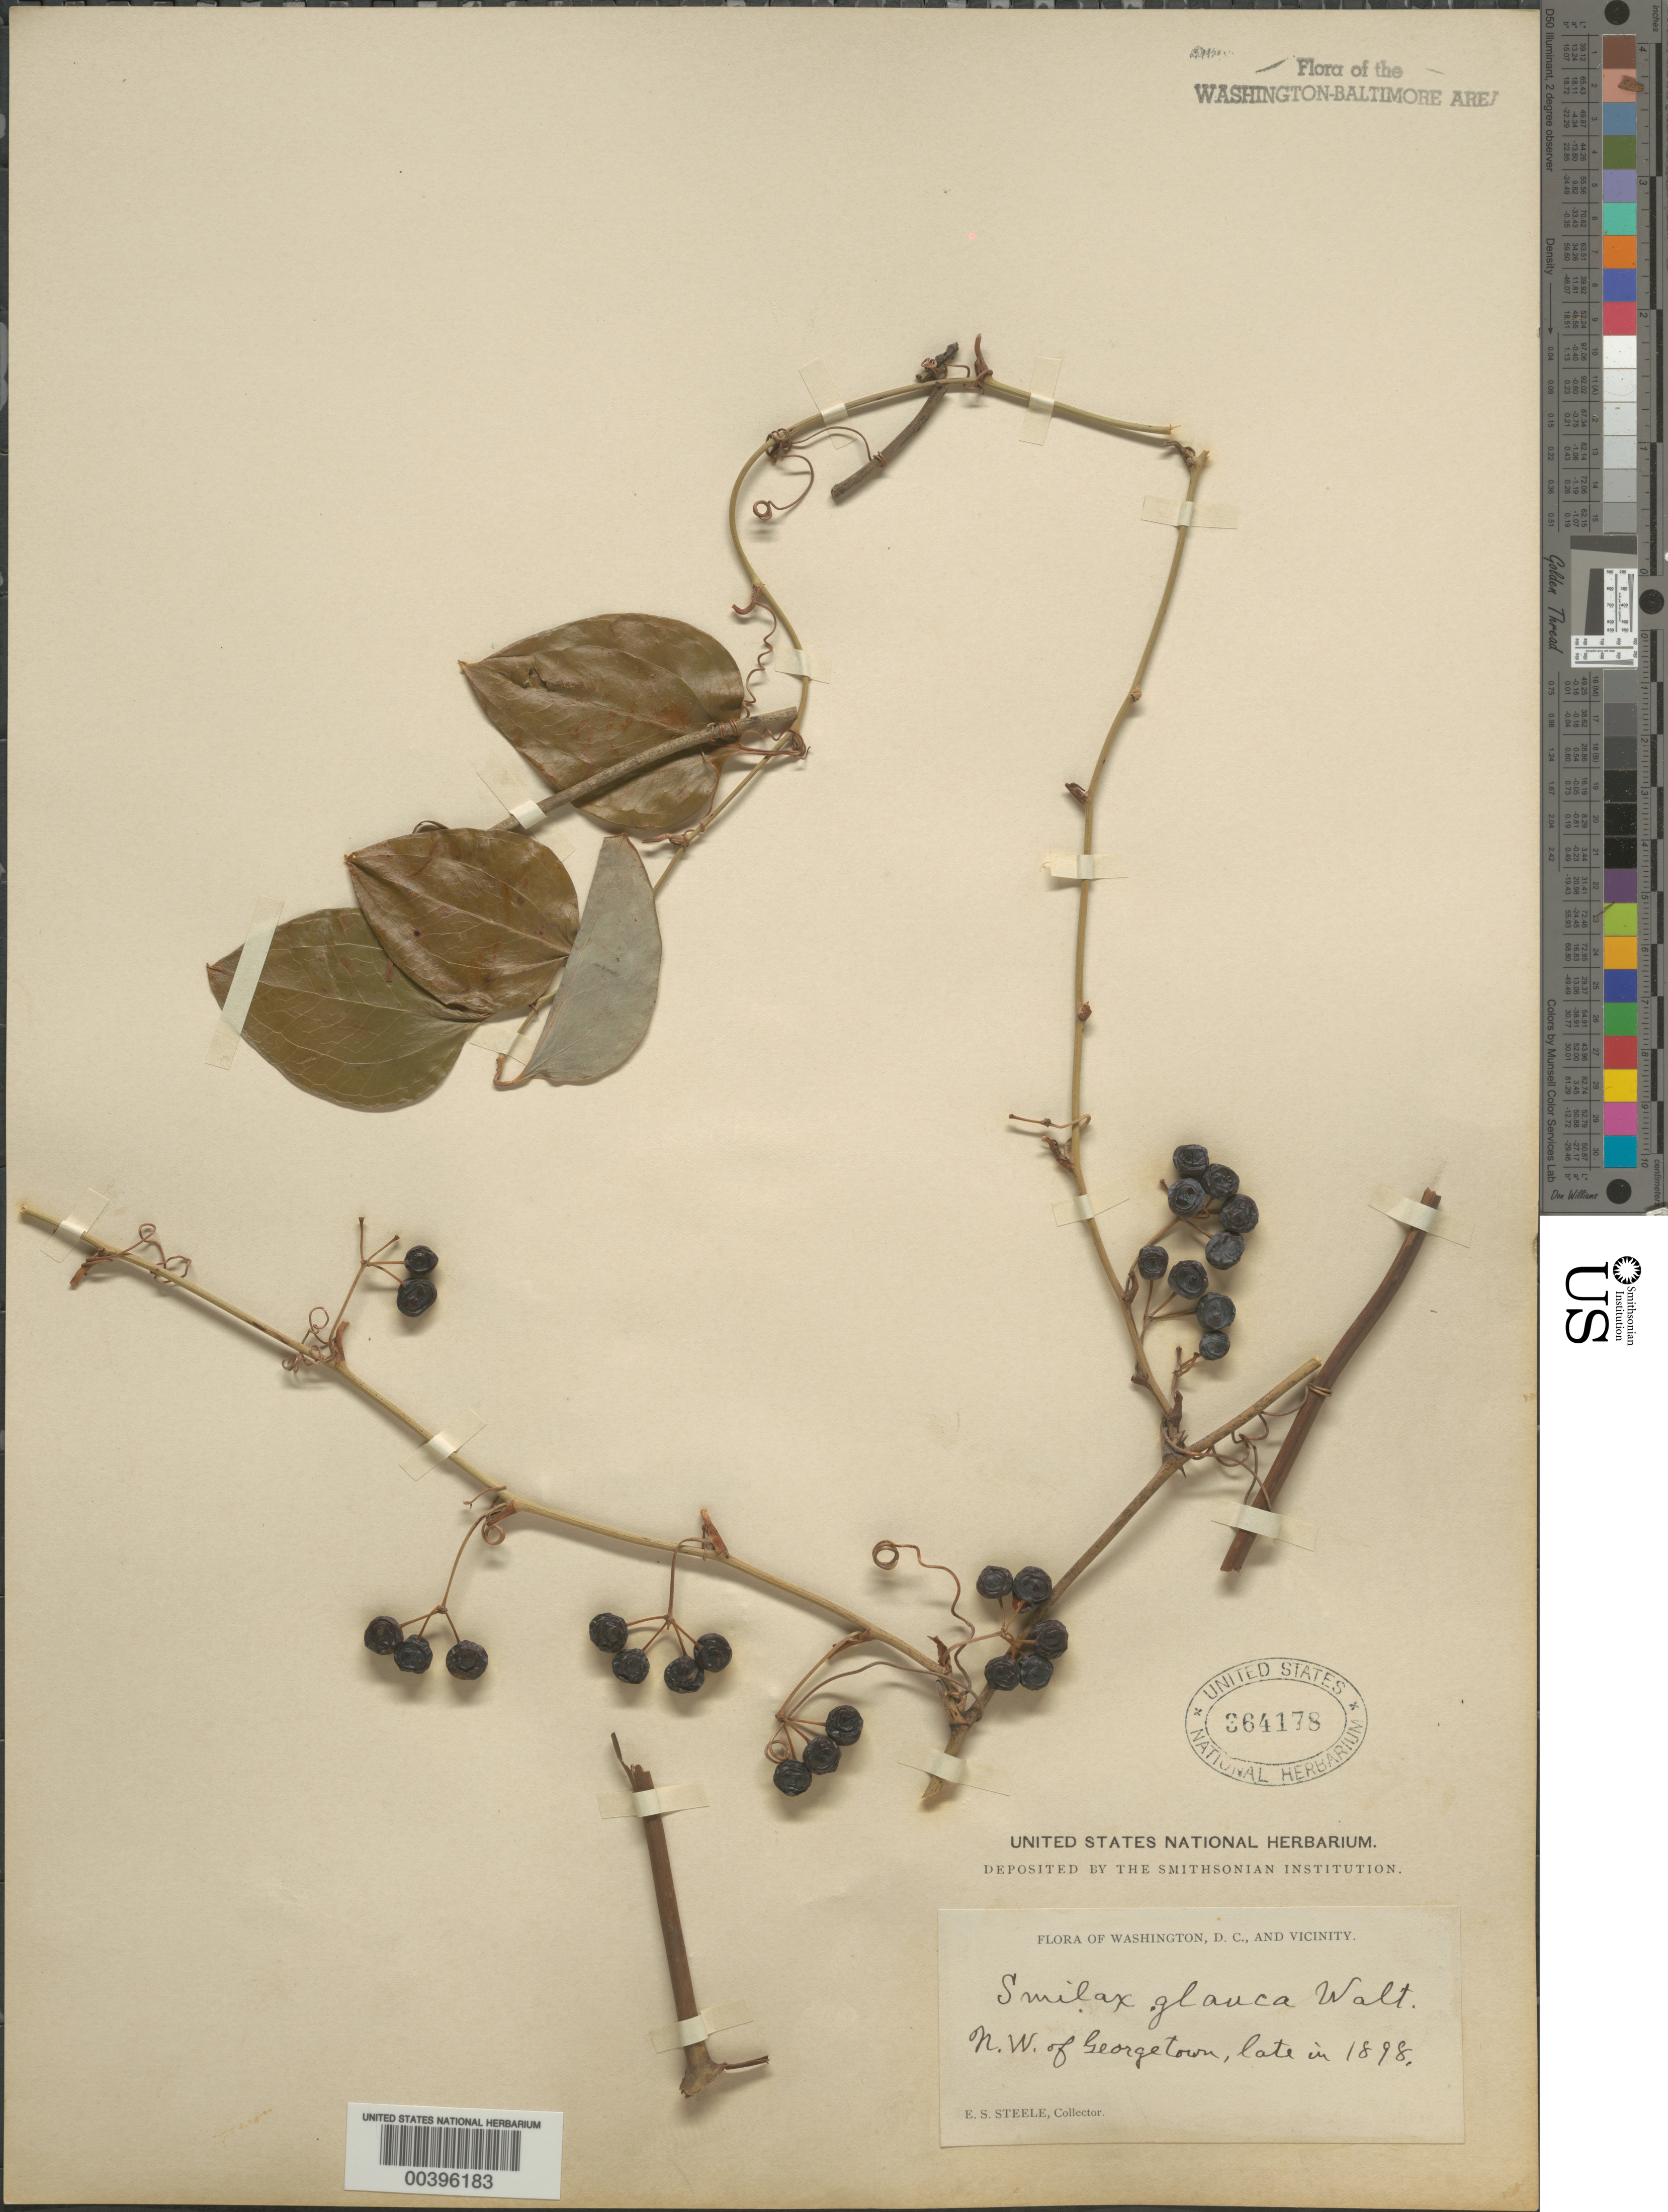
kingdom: Plantae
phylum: Tracheophyta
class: Liliopsida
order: Liliales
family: Smilacaceae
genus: Smilax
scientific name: Smilax glauca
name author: Walter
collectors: E. Steele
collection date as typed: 1898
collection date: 1898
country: United States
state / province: District of Columbia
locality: Northwest of Georgetown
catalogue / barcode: US 364178